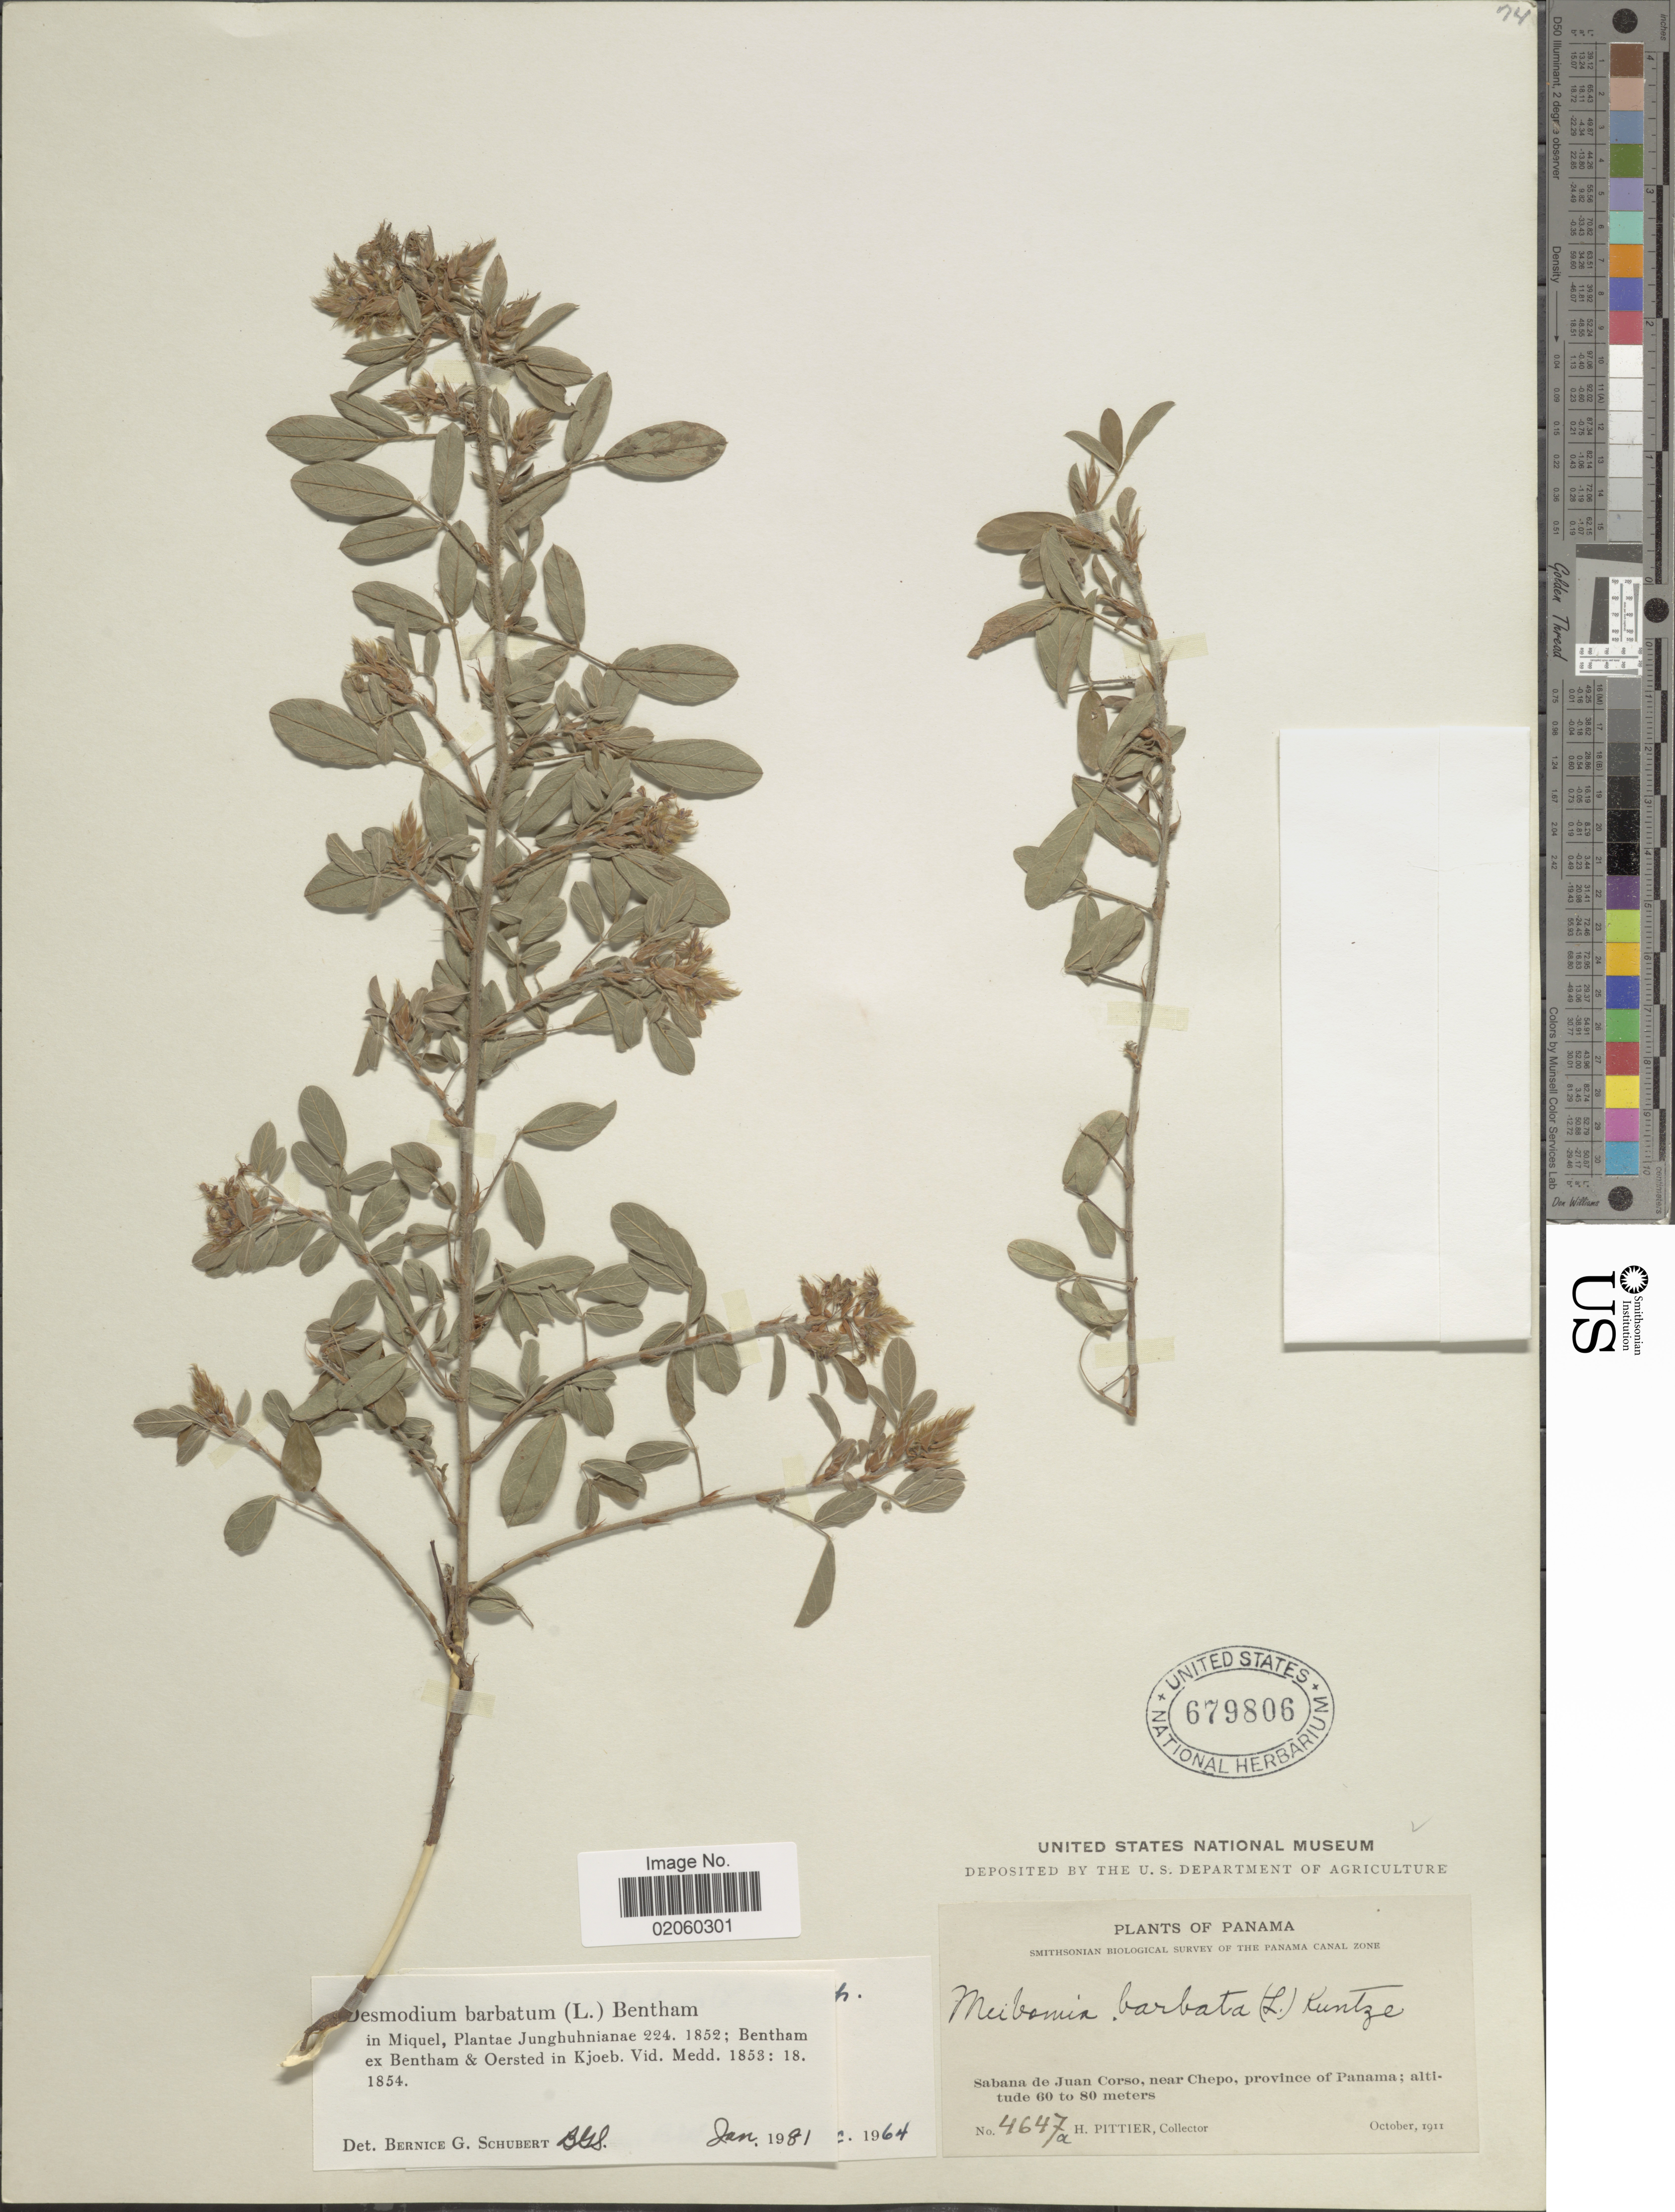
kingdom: Plantae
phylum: Tracheophyta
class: Magnoliopsida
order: Fabales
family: Fabaceae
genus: Grona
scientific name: Grona barbata var. barbata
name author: (L.) H. Ohashi & K. Ohashi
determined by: Strong, Mark T., (BOT), Smithsonian Institution - National Museum of Natural History (UNITED STATES)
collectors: H. F. Pittier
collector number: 4647a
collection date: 1911-10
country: Panama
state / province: Panamá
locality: Sabana de Juan Corso, near Chepo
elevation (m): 60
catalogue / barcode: US 679806